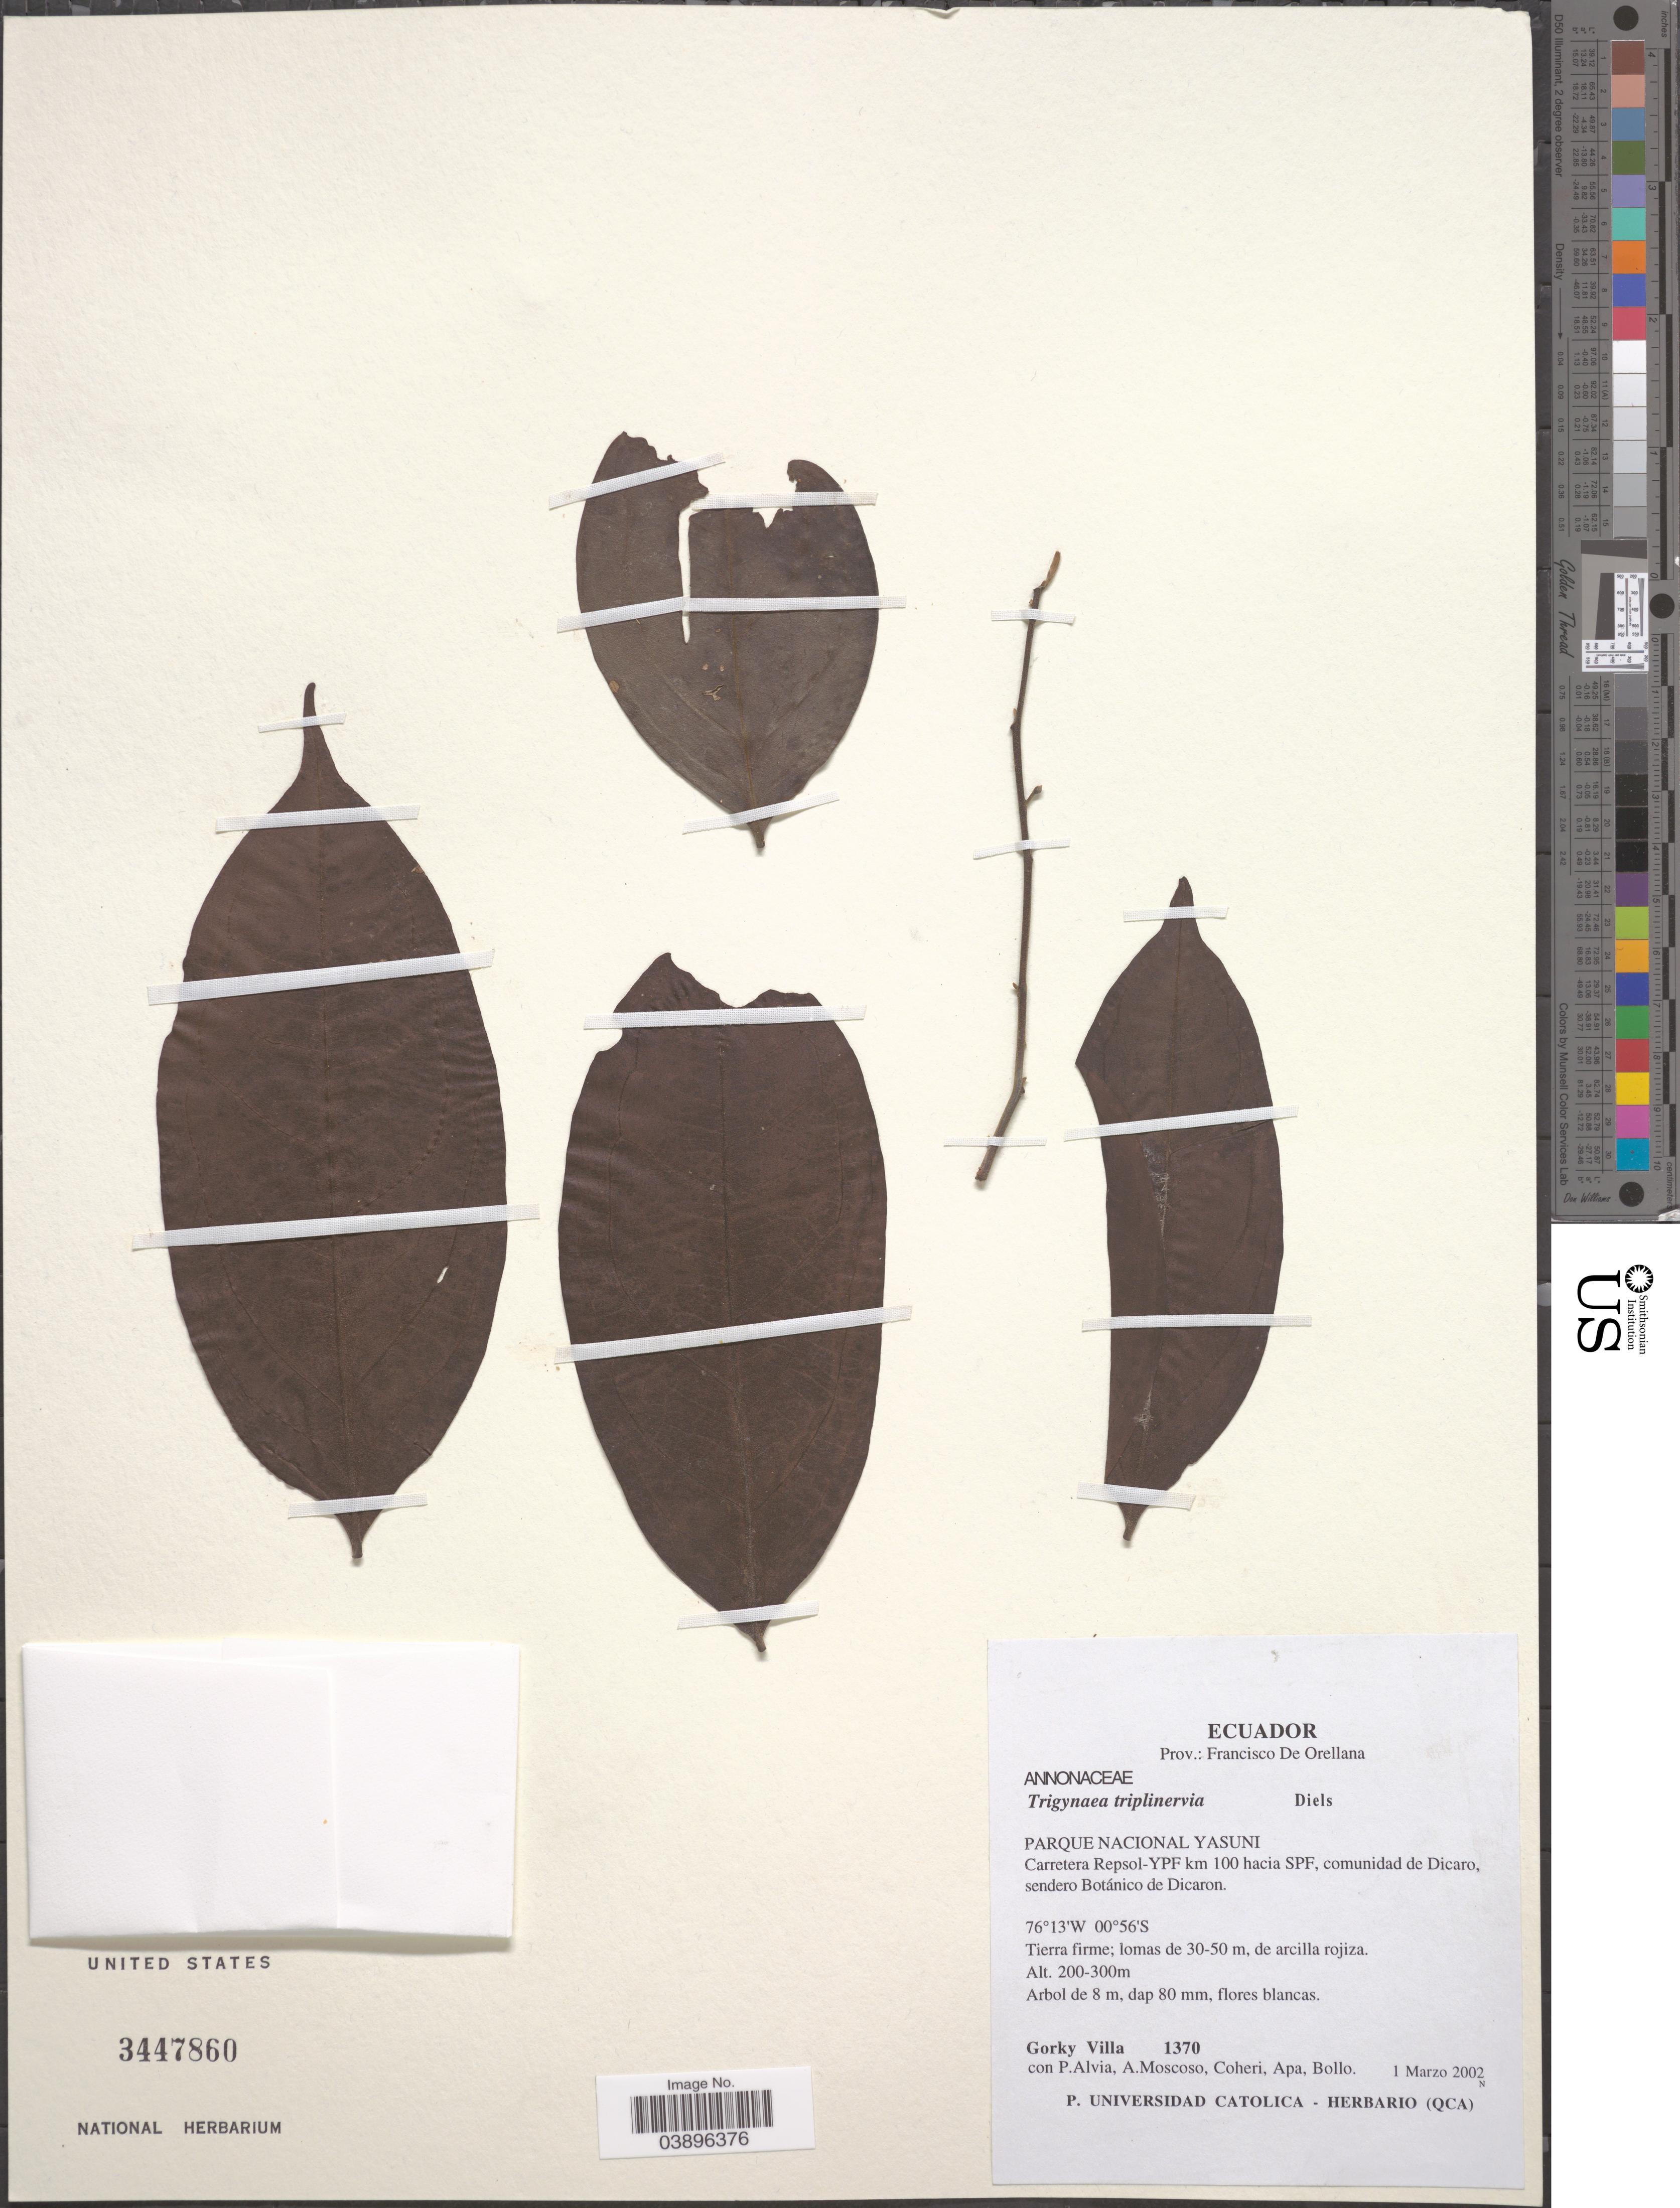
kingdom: Plantae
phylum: Tracheophyta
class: Magnoliopsida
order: Magnoliales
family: Annonaceae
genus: Trigynaea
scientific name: Trigynaea triplinervis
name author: D.M. Johnson & N.A. Murray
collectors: G. Villa, P. Alvia, A. Moscoso, -. Coheri & et al.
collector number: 1370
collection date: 2002-03-01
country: Ecuador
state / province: Orellana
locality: Prov.: Francisco De Orellana. Parque Nacional Yasuni. Carretera Repsol- YPF km 100 hacia SPF, comunidad de Dicaro, sendero Botánico de Dicaron.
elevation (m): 200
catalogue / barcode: US 3447860